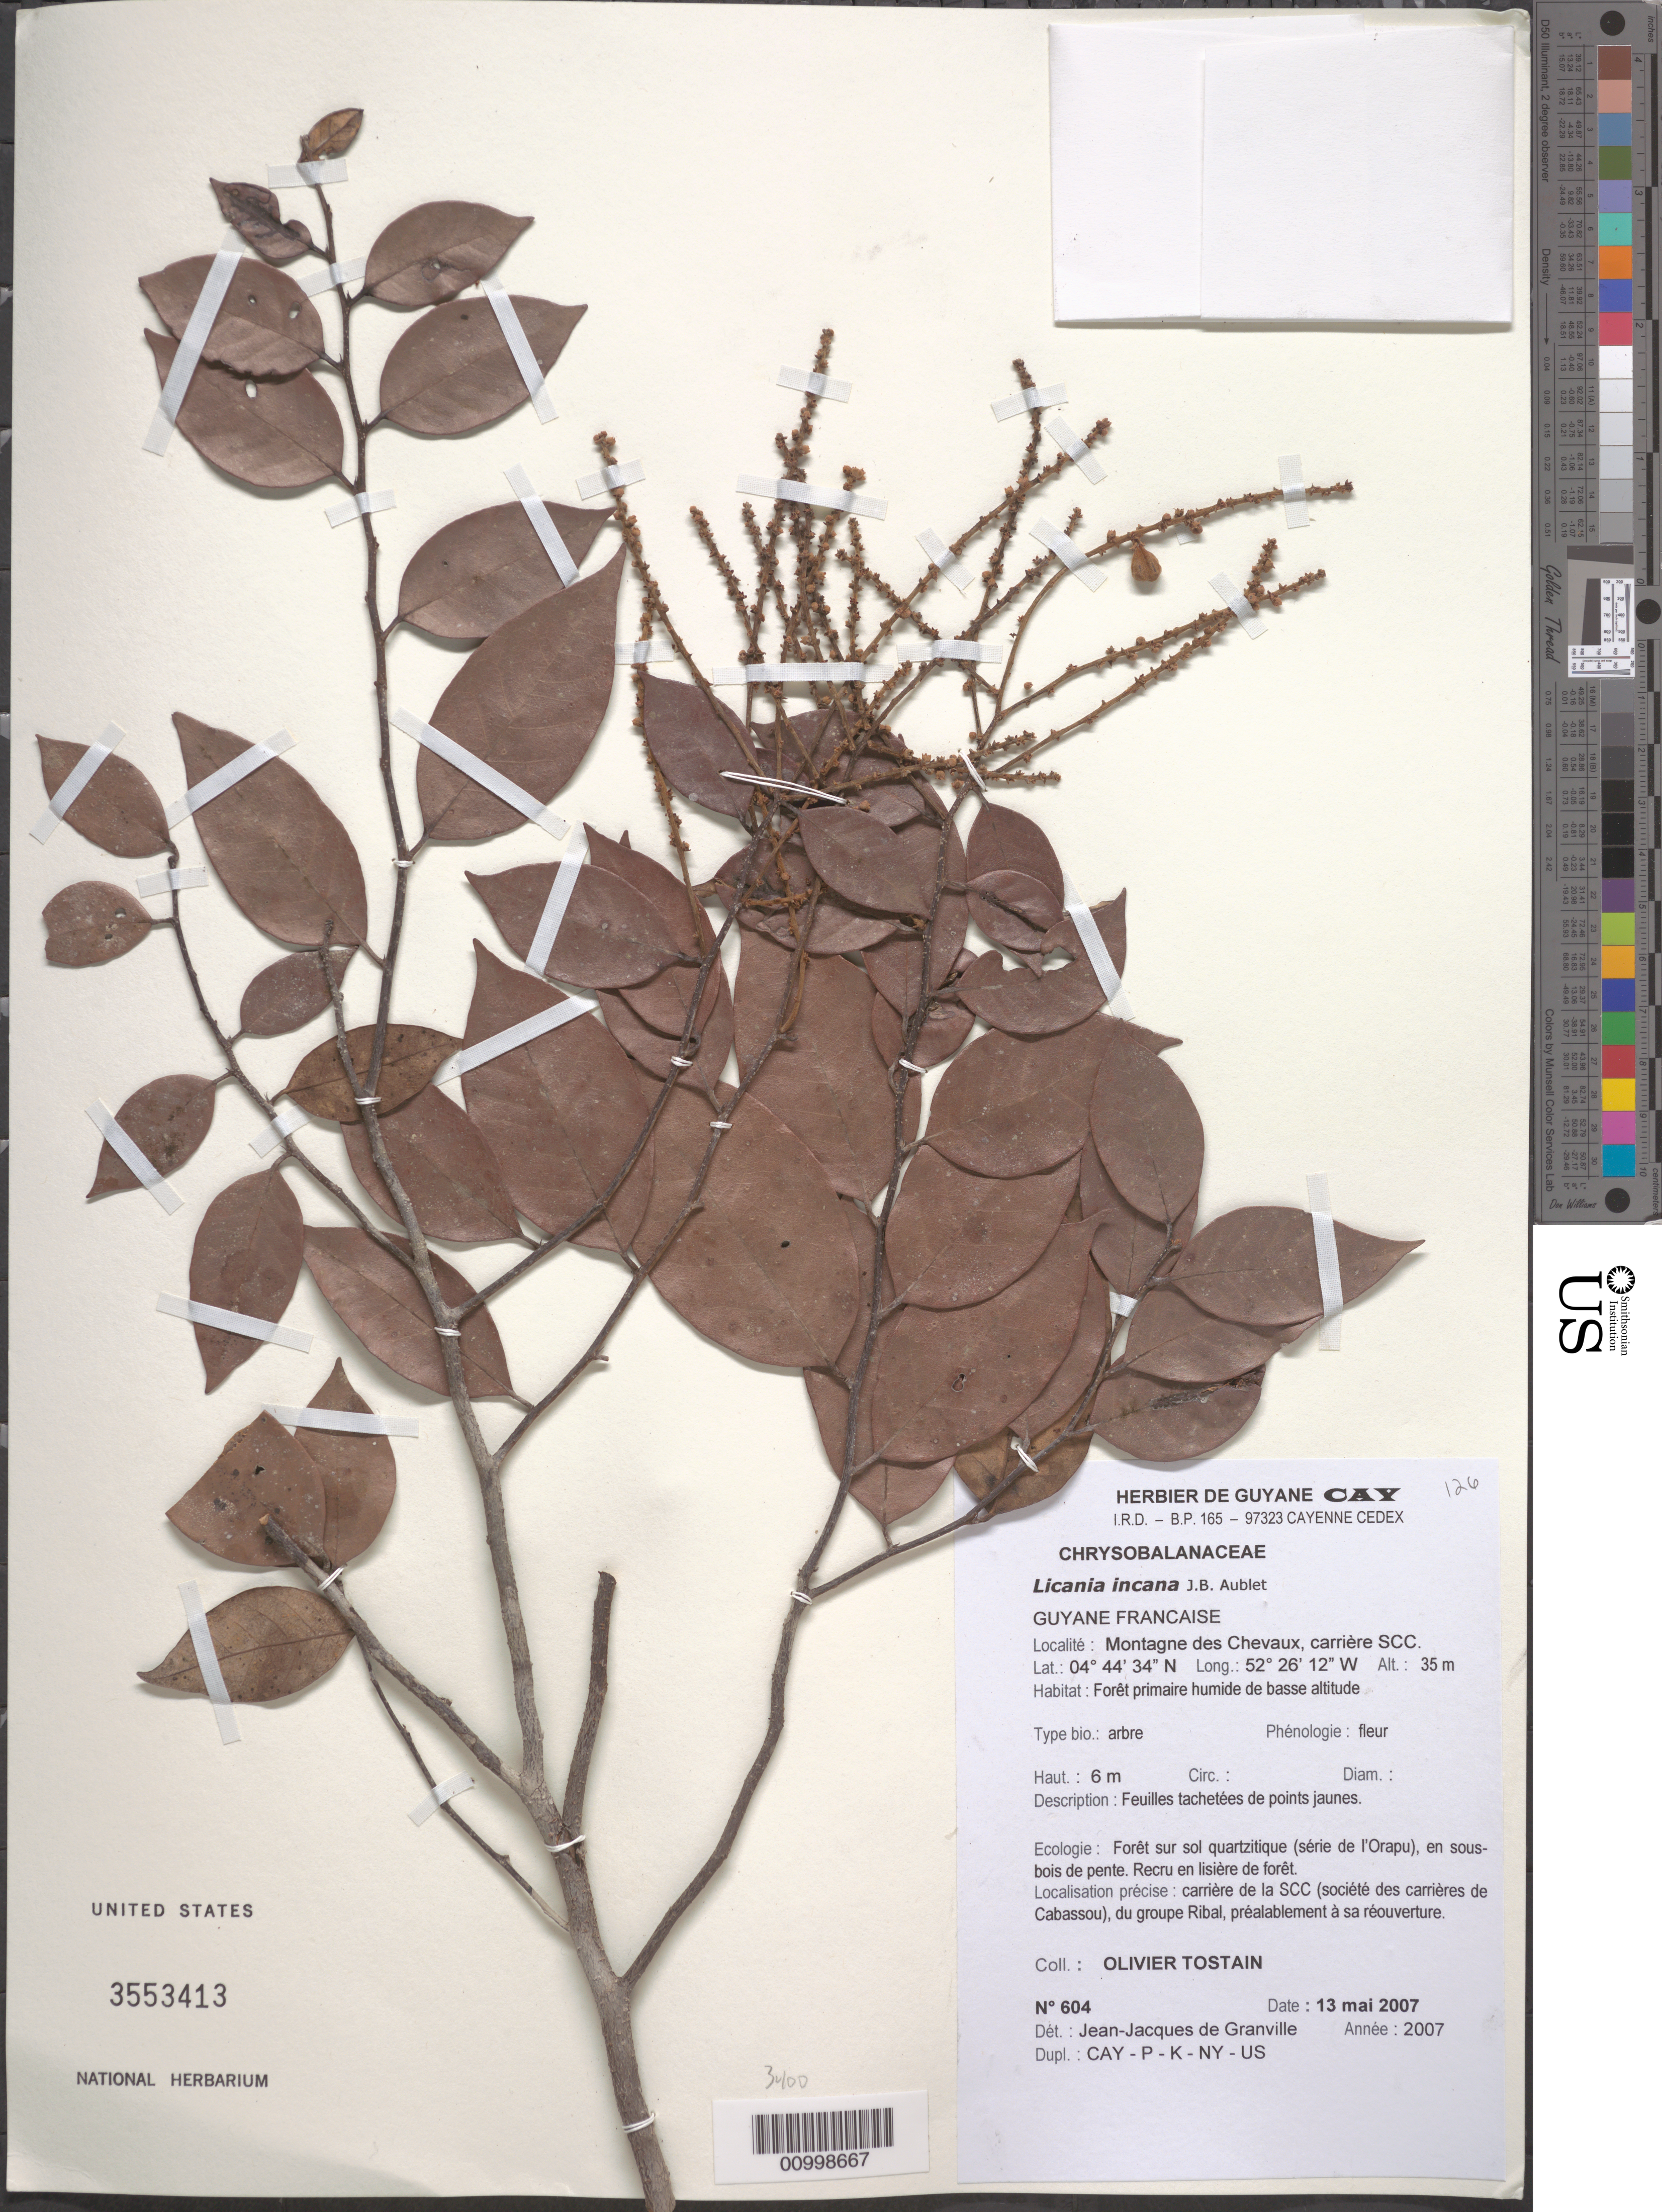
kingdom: Plantae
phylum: Tracheophyta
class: Magnoliopsida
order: Malpighiales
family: Chrysobalanaceae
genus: Licania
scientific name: Licania incana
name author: Aubl.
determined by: Granville, J. J. de, (CAY), Institut de Recherche pour le Developpement (IRD) (FRENCH GUIANA)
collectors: O. Tostain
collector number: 604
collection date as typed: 13-May-07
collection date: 2007-05-13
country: French Guiana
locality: Montagne des Chevaux, carriere SCC (societe des carrieres de Cabassou), du groupe Ribal, prealablement a sa reouverture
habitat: Foret primaire humide de basse altitude. Foret sur sol quartzitique (serie de l'Orapu), en sous-bois depente. Recru en lisiere de foret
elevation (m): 35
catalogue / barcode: US 3553413